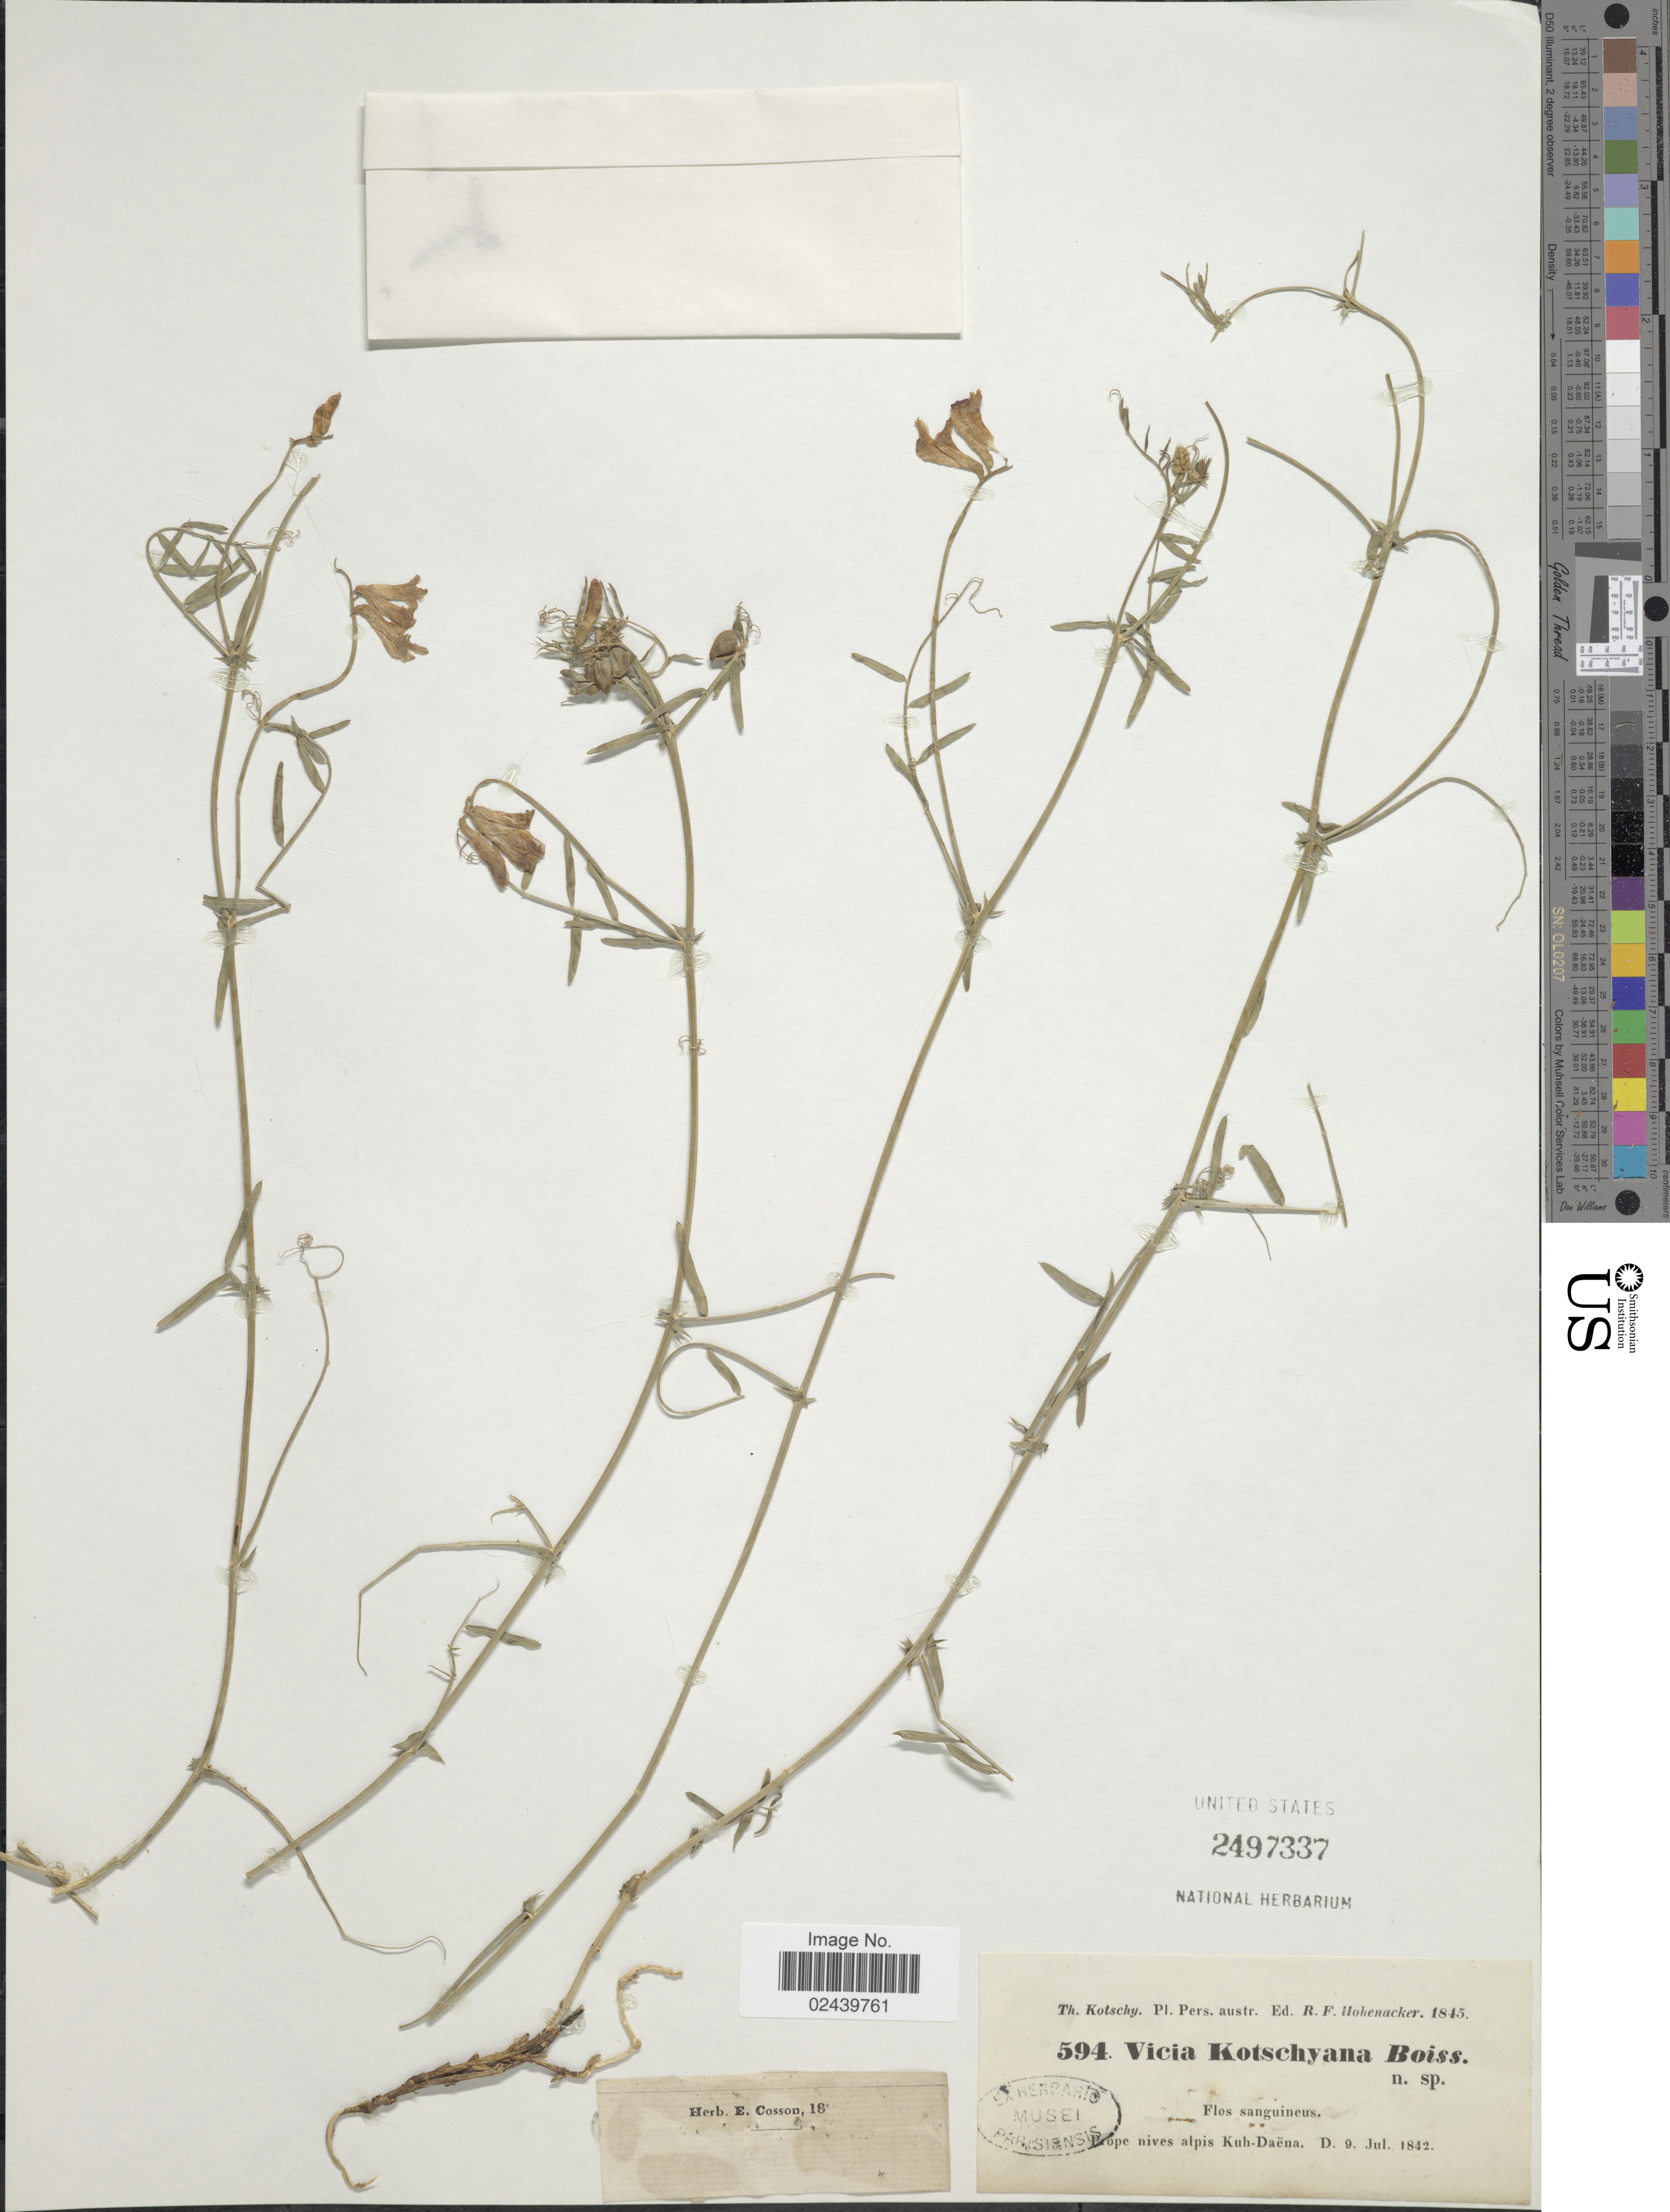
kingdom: Plantae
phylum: Tracheophyta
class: Magnoliopsida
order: Fabales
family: Fabaceae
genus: Vicia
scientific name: Vicia kotschyana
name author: Boiss.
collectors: K. G. Kotschy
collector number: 594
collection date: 1842-07-09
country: Iran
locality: Pers. austr. Prope nives alpis Kuh-Daëna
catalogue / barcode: US 2497337